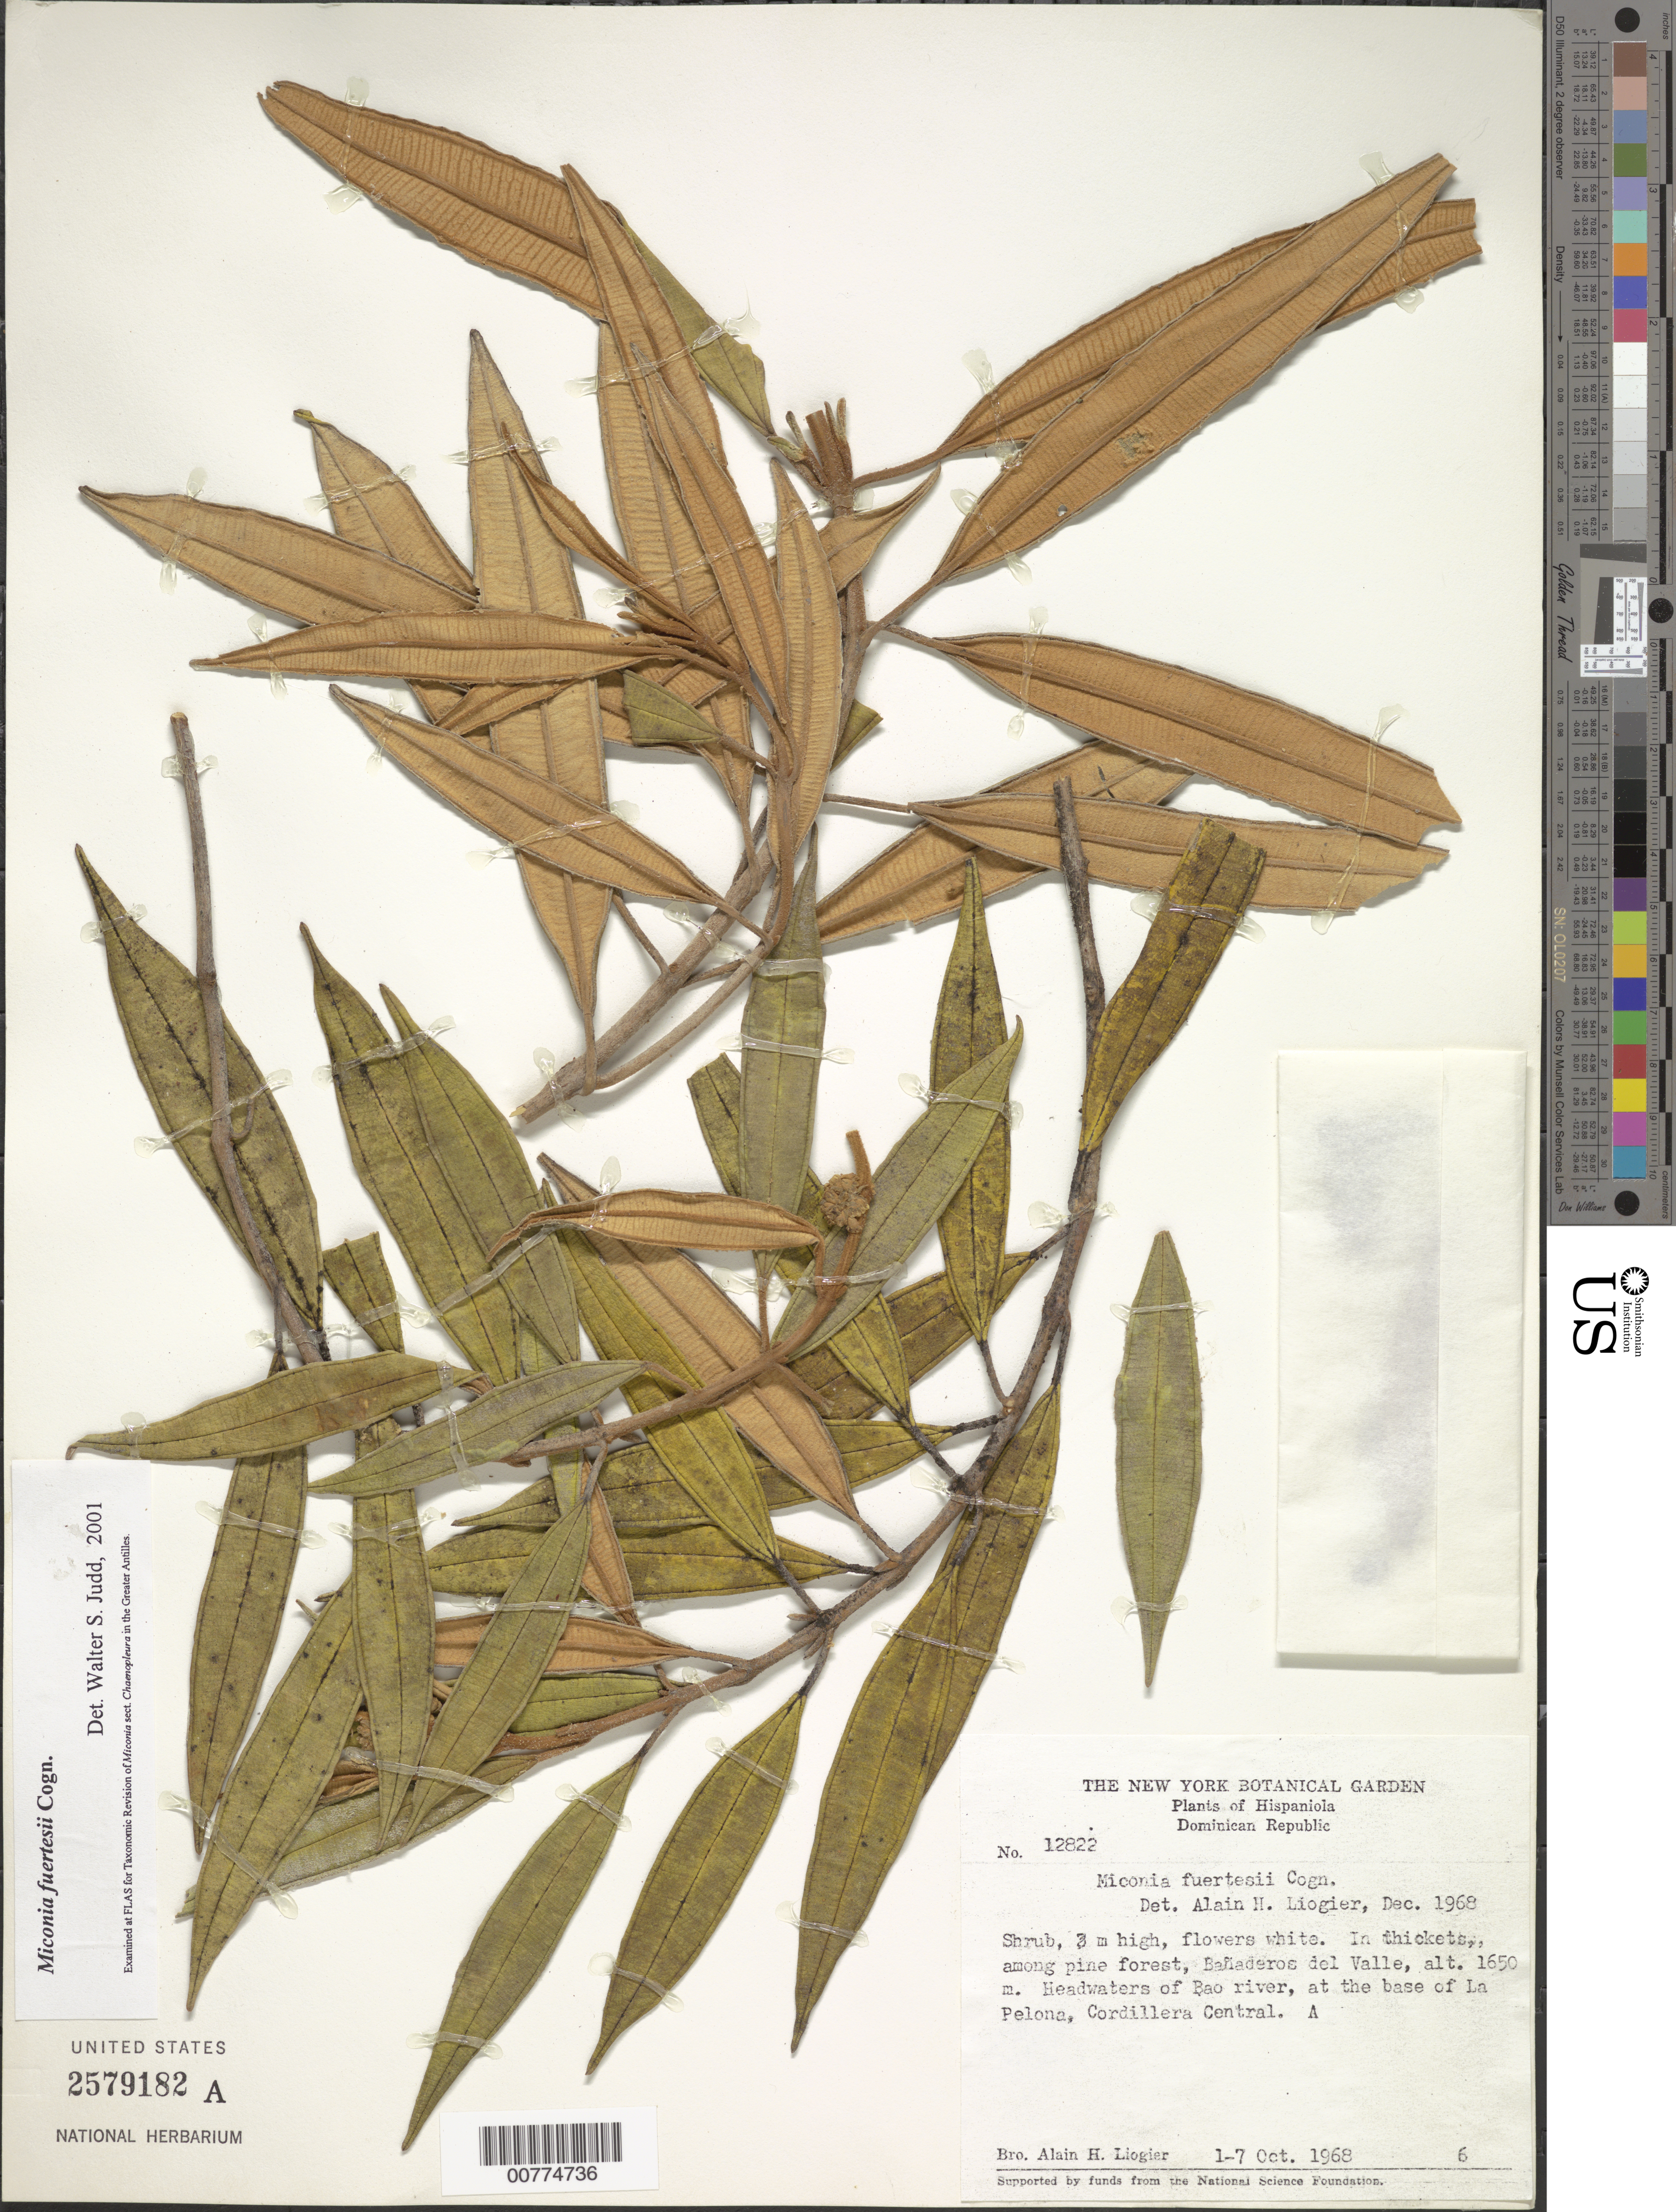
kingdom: Plantae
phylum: Tracheophyta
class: Magnoliopsida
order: Myrtales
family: Melastomataceae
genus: Miconia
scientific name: Miconia fuertesii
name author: Cogn.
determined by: Judd, Walter S.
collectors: A. H. Liogier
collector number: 12822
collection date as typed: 01 Oct 1968 to 07 Oct 1968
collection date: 1968-10-01/1968-10-07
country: Dominican Republic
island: Hispaniola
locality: Cordillera Central, at the base of La Pelona, headwaters of Bao River, Bañaderos del Valle.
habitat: In thickets, among pine forest.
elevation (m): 1650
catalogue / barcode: US 2579182A